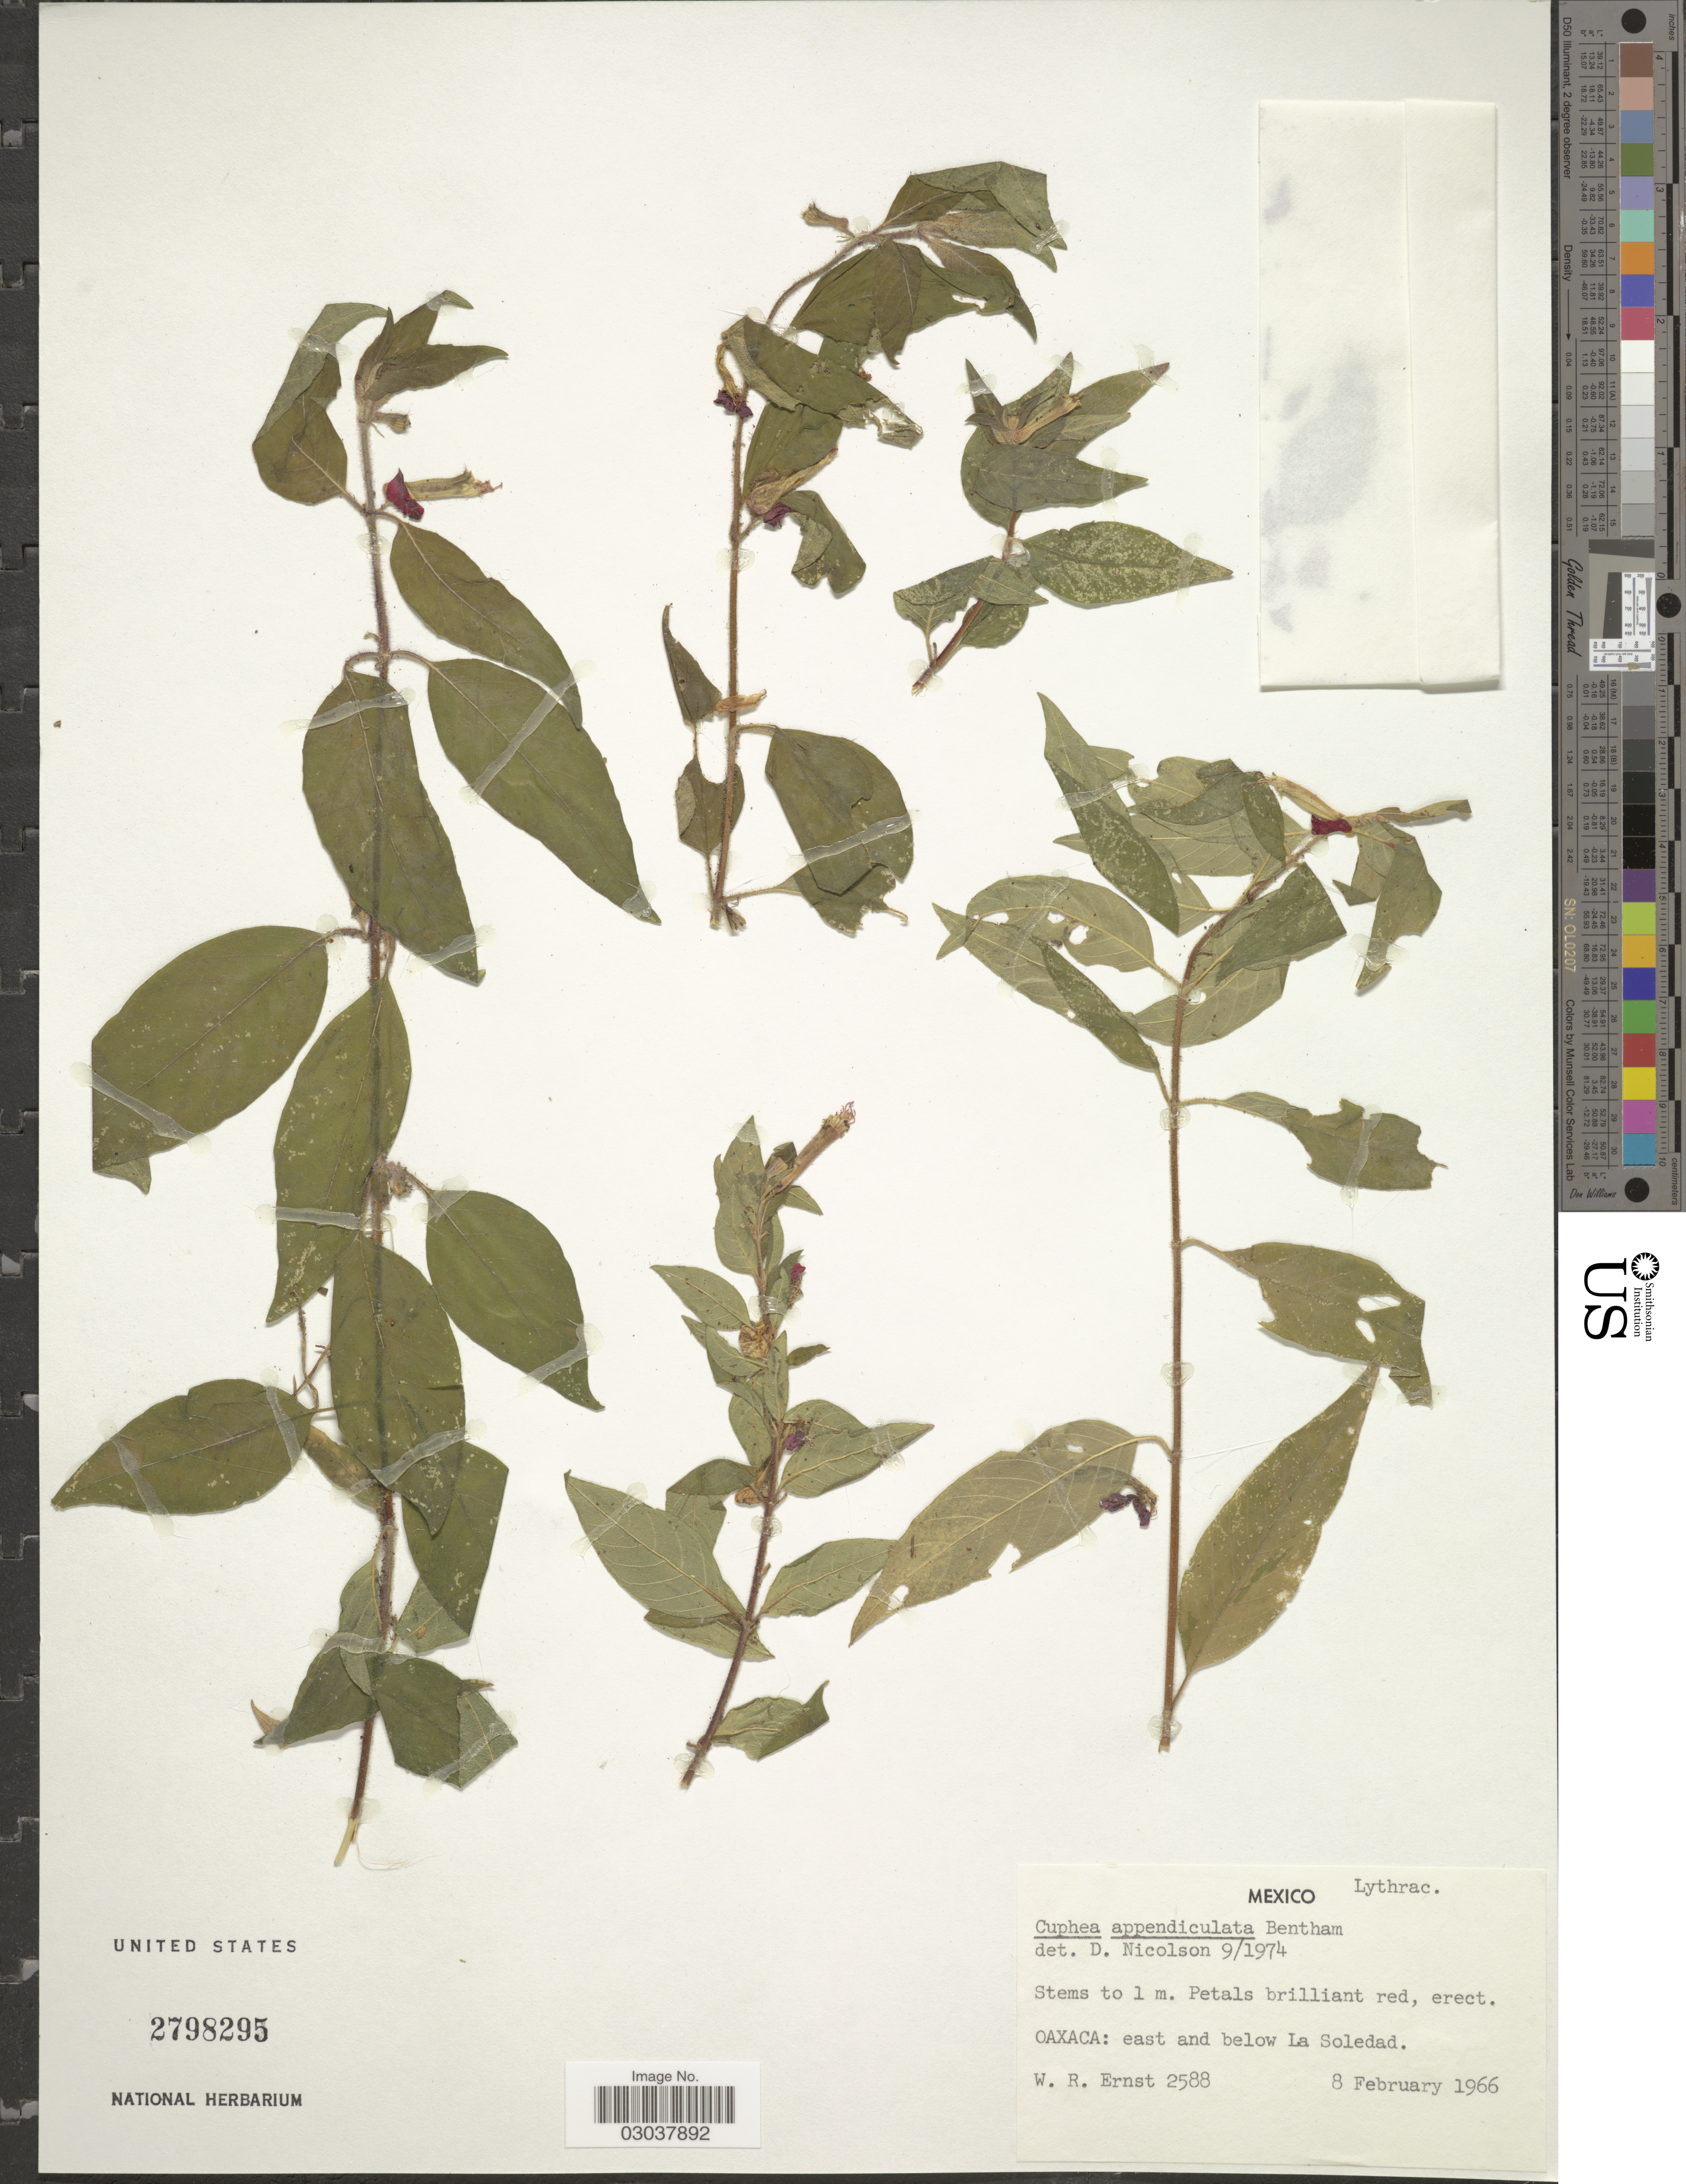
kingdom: Plantae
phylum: Tracheophyta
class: Magnoliopsida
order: Myrtales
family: Lythraceae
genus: Cuphea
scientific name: Cuphea appendiculata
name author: Benth.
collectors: W. R. Ernst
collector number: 2588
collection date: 1966-02-08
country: Mexico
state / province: Oaxaca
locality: East and below La Soledad.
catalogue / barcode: US 2798295